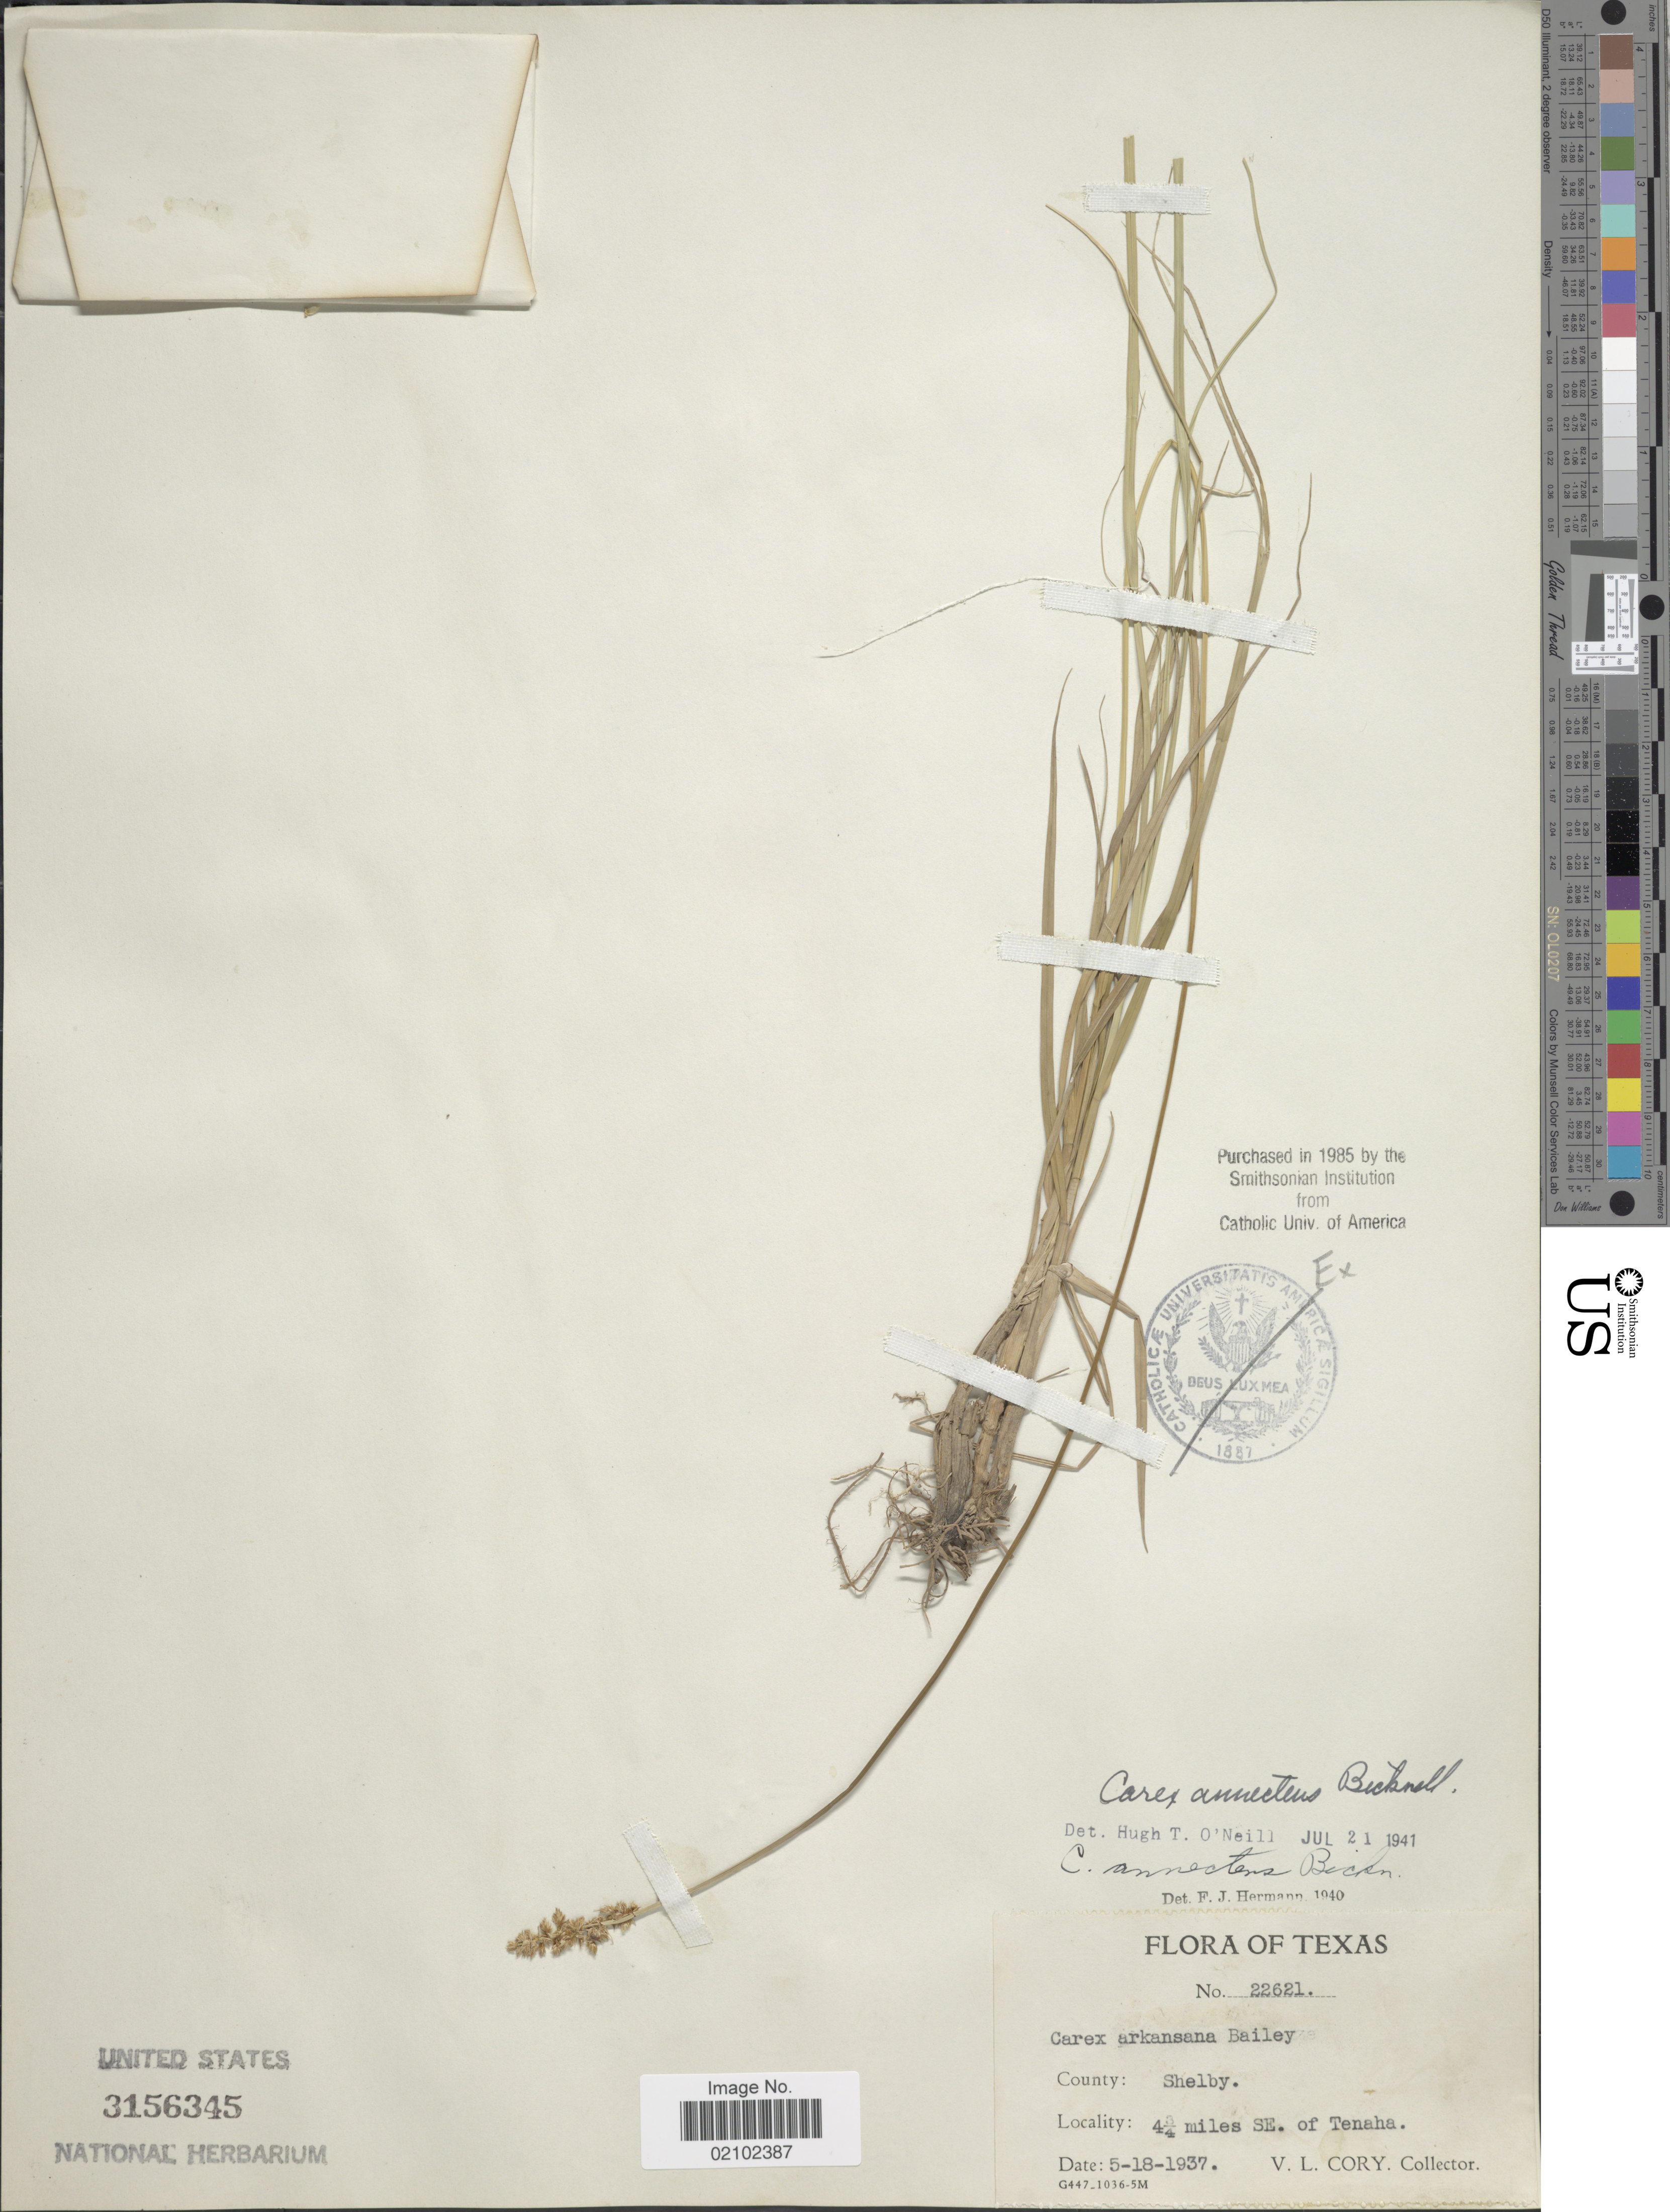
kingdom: Plantae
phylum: Tracheophyta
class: Liliopsida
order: Poales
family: Cyperaceae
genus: Carex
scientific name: Carex annectens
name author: (E.P. Bicknell) E.P. Bicknell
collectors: V. Cory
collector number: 22621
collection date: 1937-05-18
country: United States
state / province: Texas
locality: County: Shelby. 4 3/4 miles SE. of Tenaha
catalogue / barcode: US 3156345